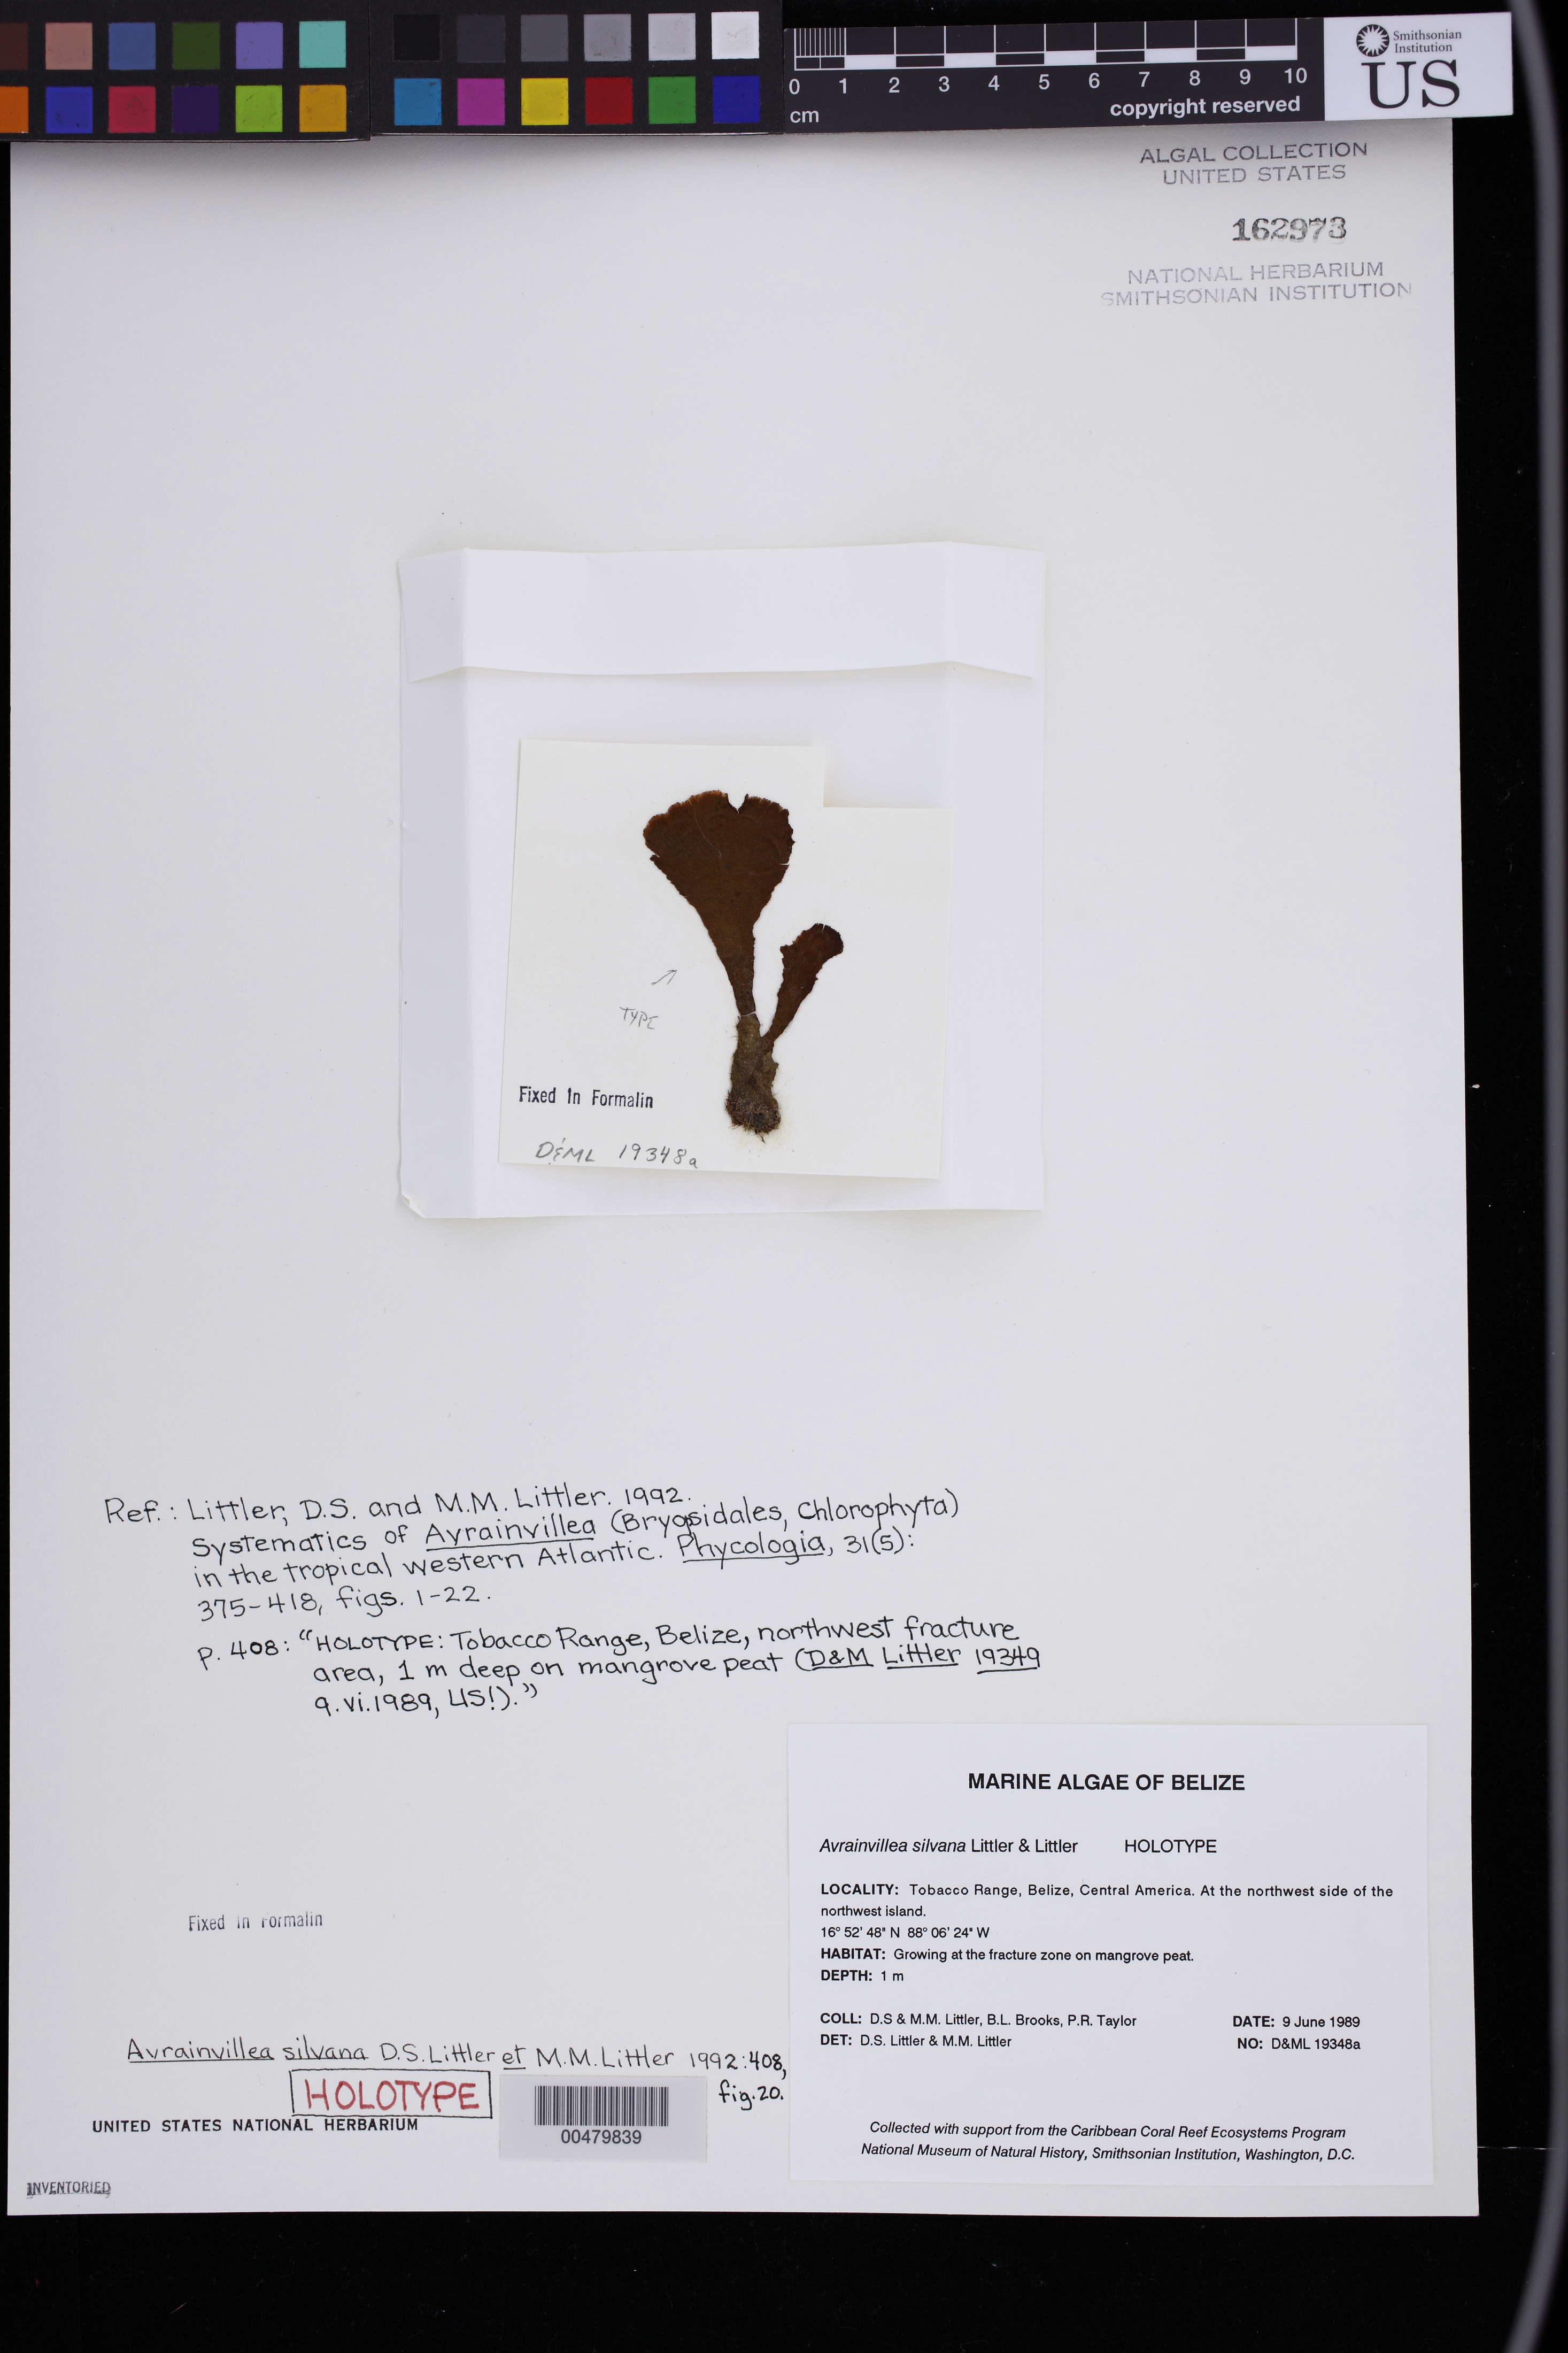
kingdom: Plantae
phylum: Chlorophyta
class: Ulvophyceae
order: Bryopsidales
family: Dichotomosiphonaceae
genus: Avrainvillea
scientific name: Avrainvillea silvana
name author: D.S. Littler & Littler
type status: Holotype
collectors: D. S. Littler, M. M. Littler, B. Brooks & P. R. Taylor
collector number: D&ML 19348A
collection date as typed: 09 Jun 1989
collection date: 1989-06-09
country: Belize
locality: Tobacco Range.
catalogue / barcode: US 162973